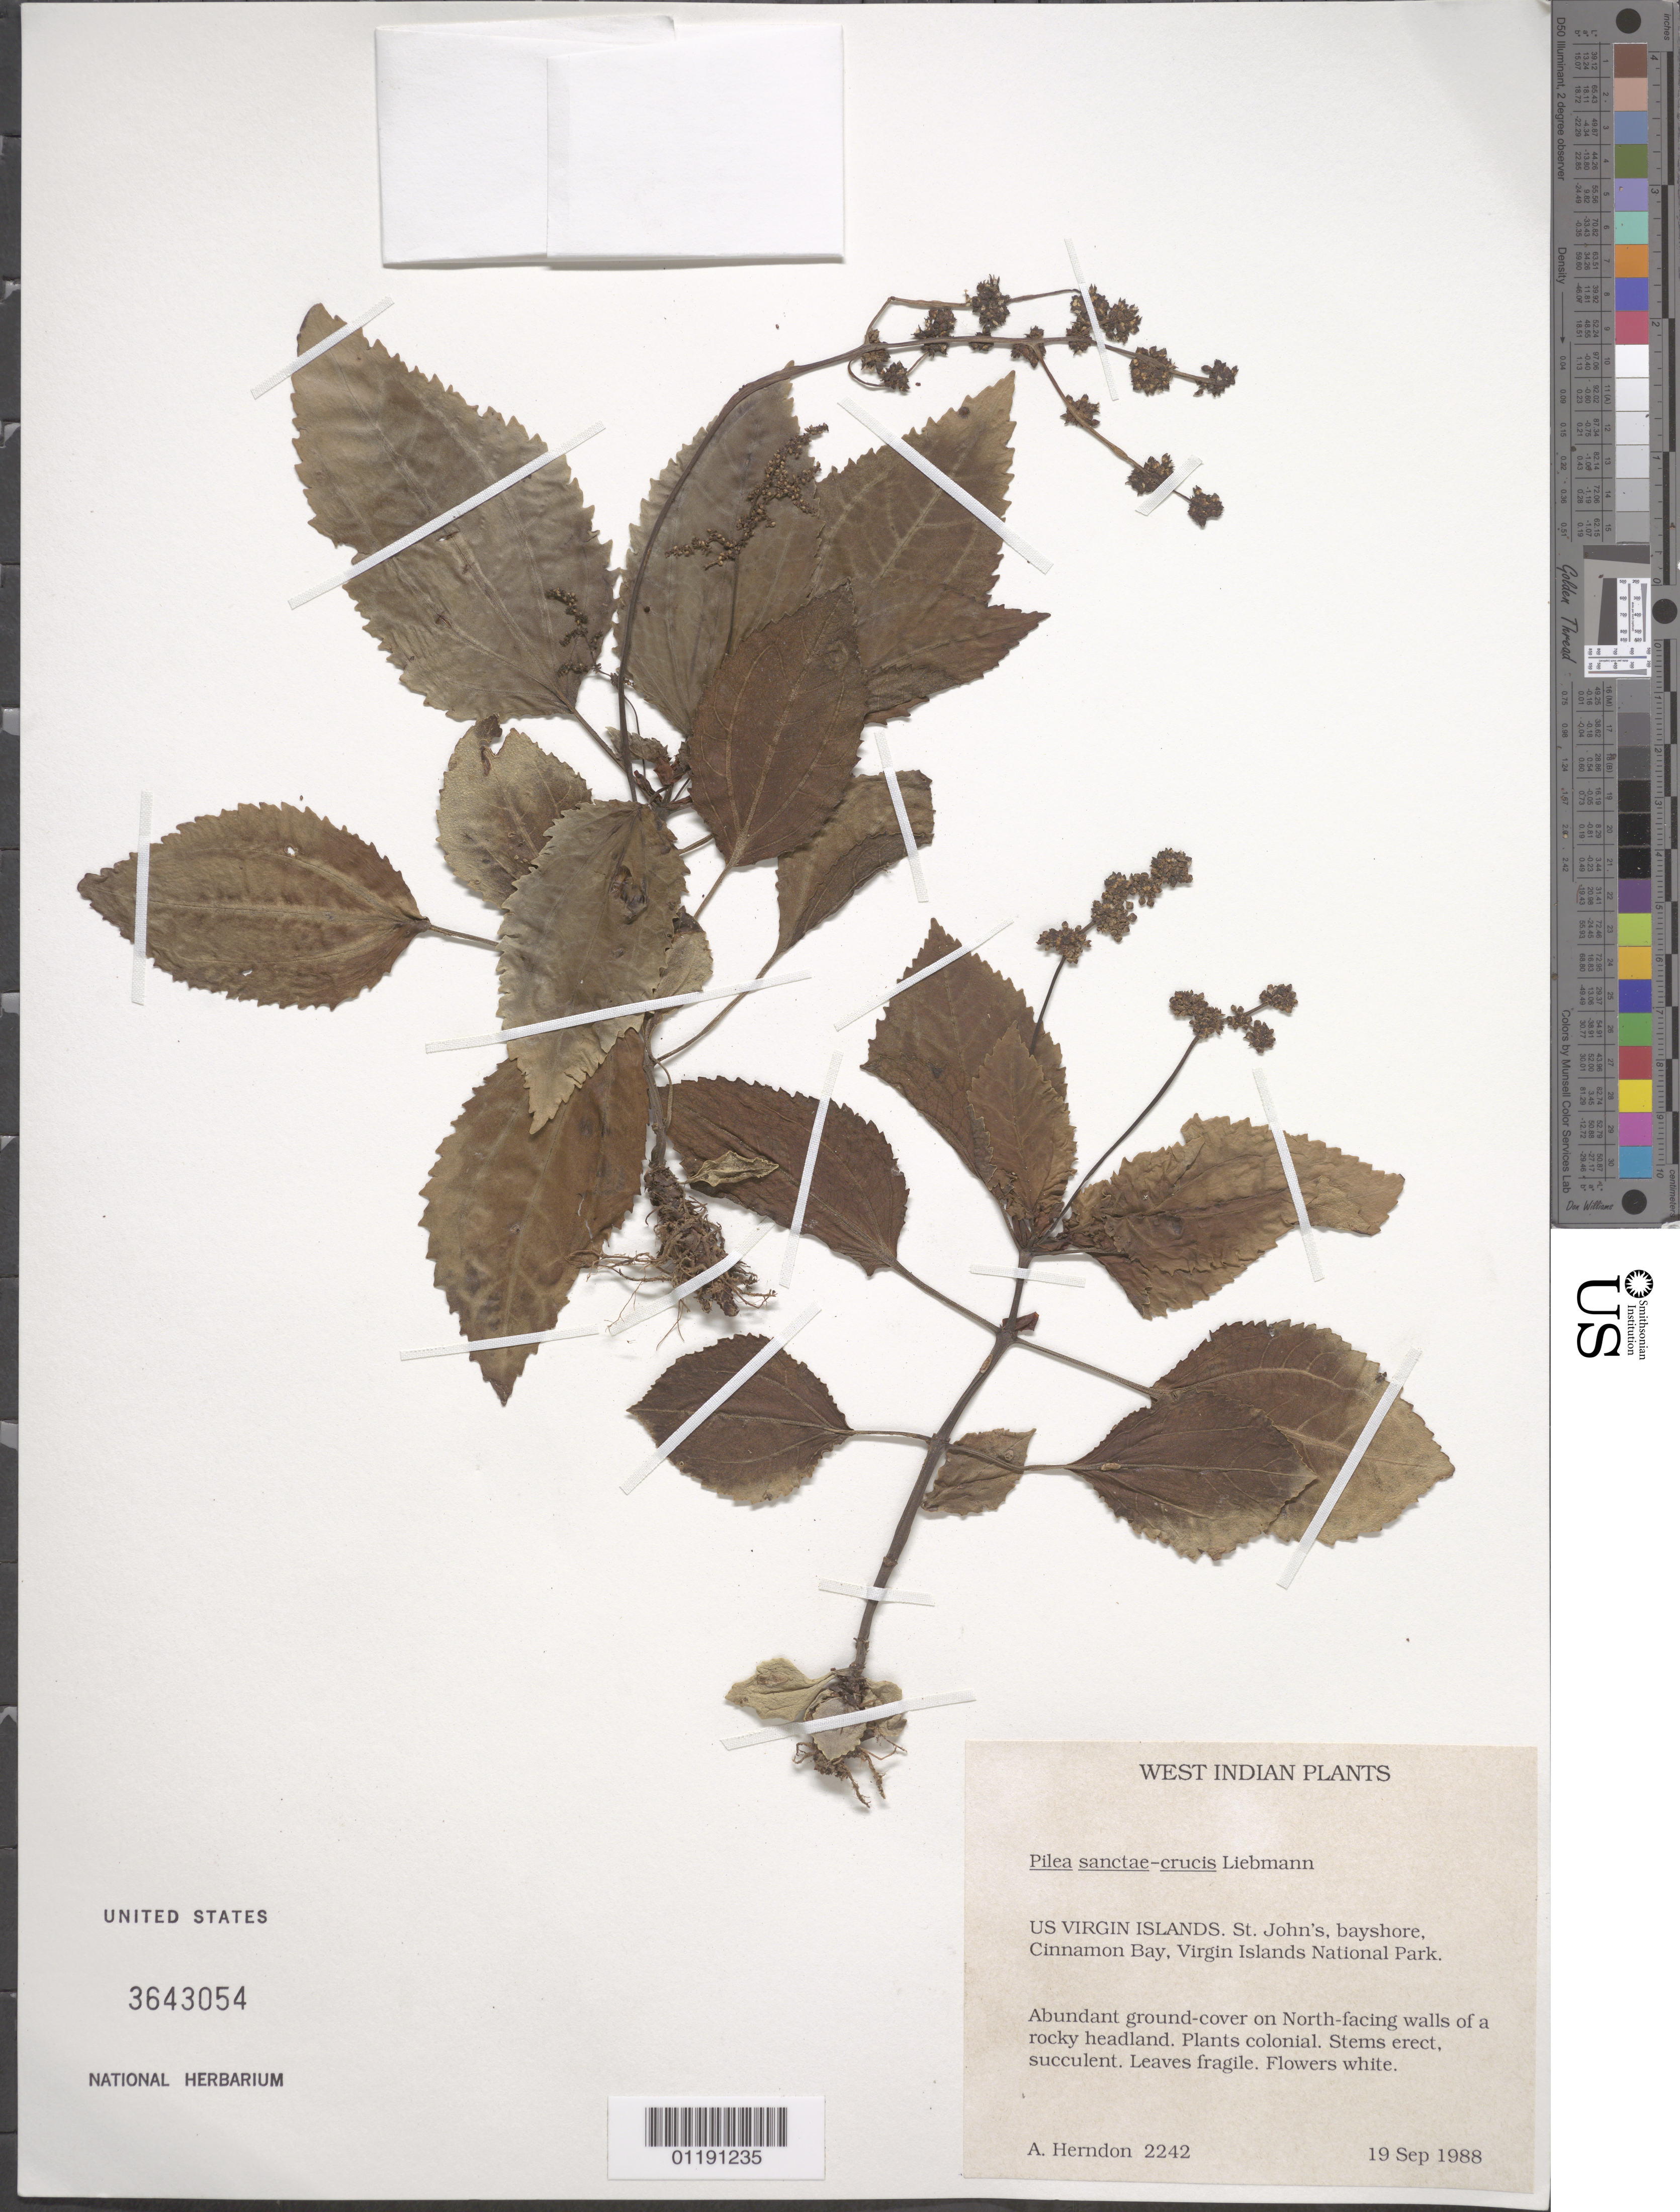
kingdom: Plantae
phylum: Tracheophyta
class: Magnoliopsida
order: Rosales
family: Urticaceae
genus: Pilea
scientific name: Pilea sanctae-crucis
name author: Liebm.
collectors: A. Herndon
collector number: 2242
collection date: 1988-09-19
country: U.S. Virgin Islands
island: St. John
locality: Bayshore, Cinnamon Bay, Virgin Islands National Park.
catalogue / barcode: US 3643054